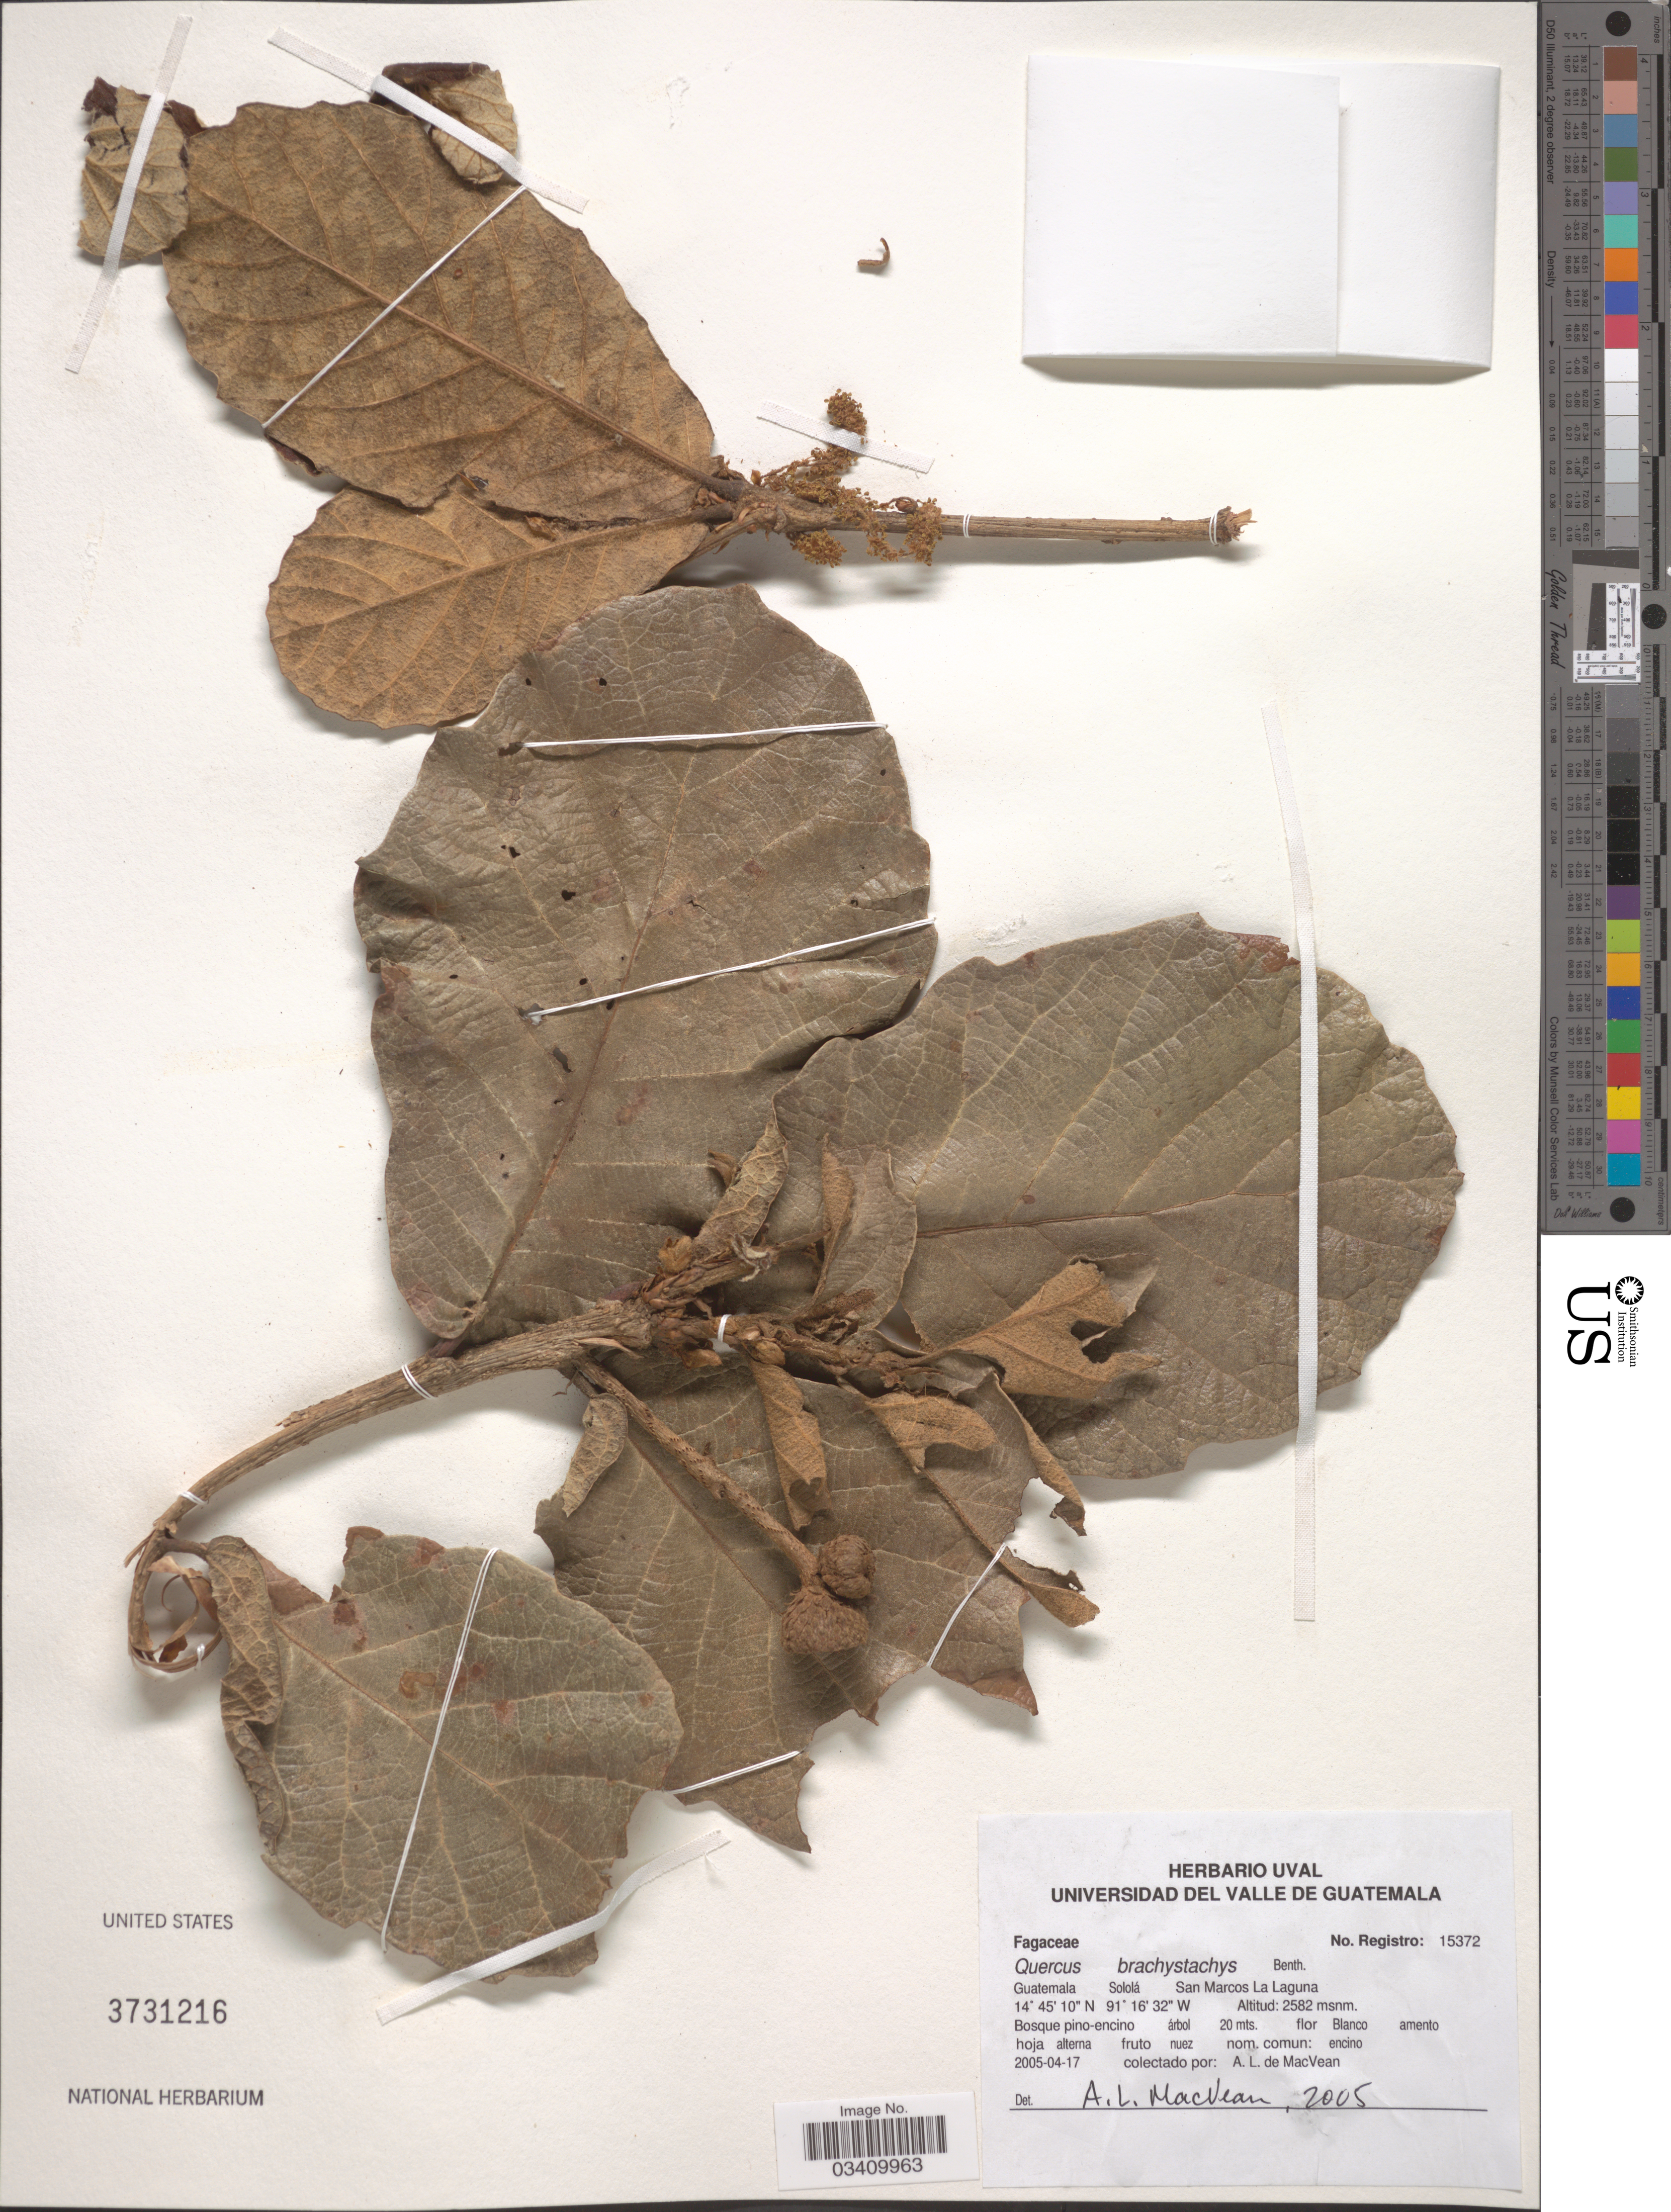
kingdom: Plantae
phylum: Tracheophyta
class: Magnoliopsida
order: Fagales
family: Fagaceae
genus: Quercus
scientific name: Quercus brachystachys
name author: Benth.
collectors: A. MacVean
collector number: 15372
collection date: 2005-04-17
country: Guatemala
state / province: Sololá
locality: San Marcos La Laguna.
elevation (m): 2582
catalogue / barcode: US 3731216